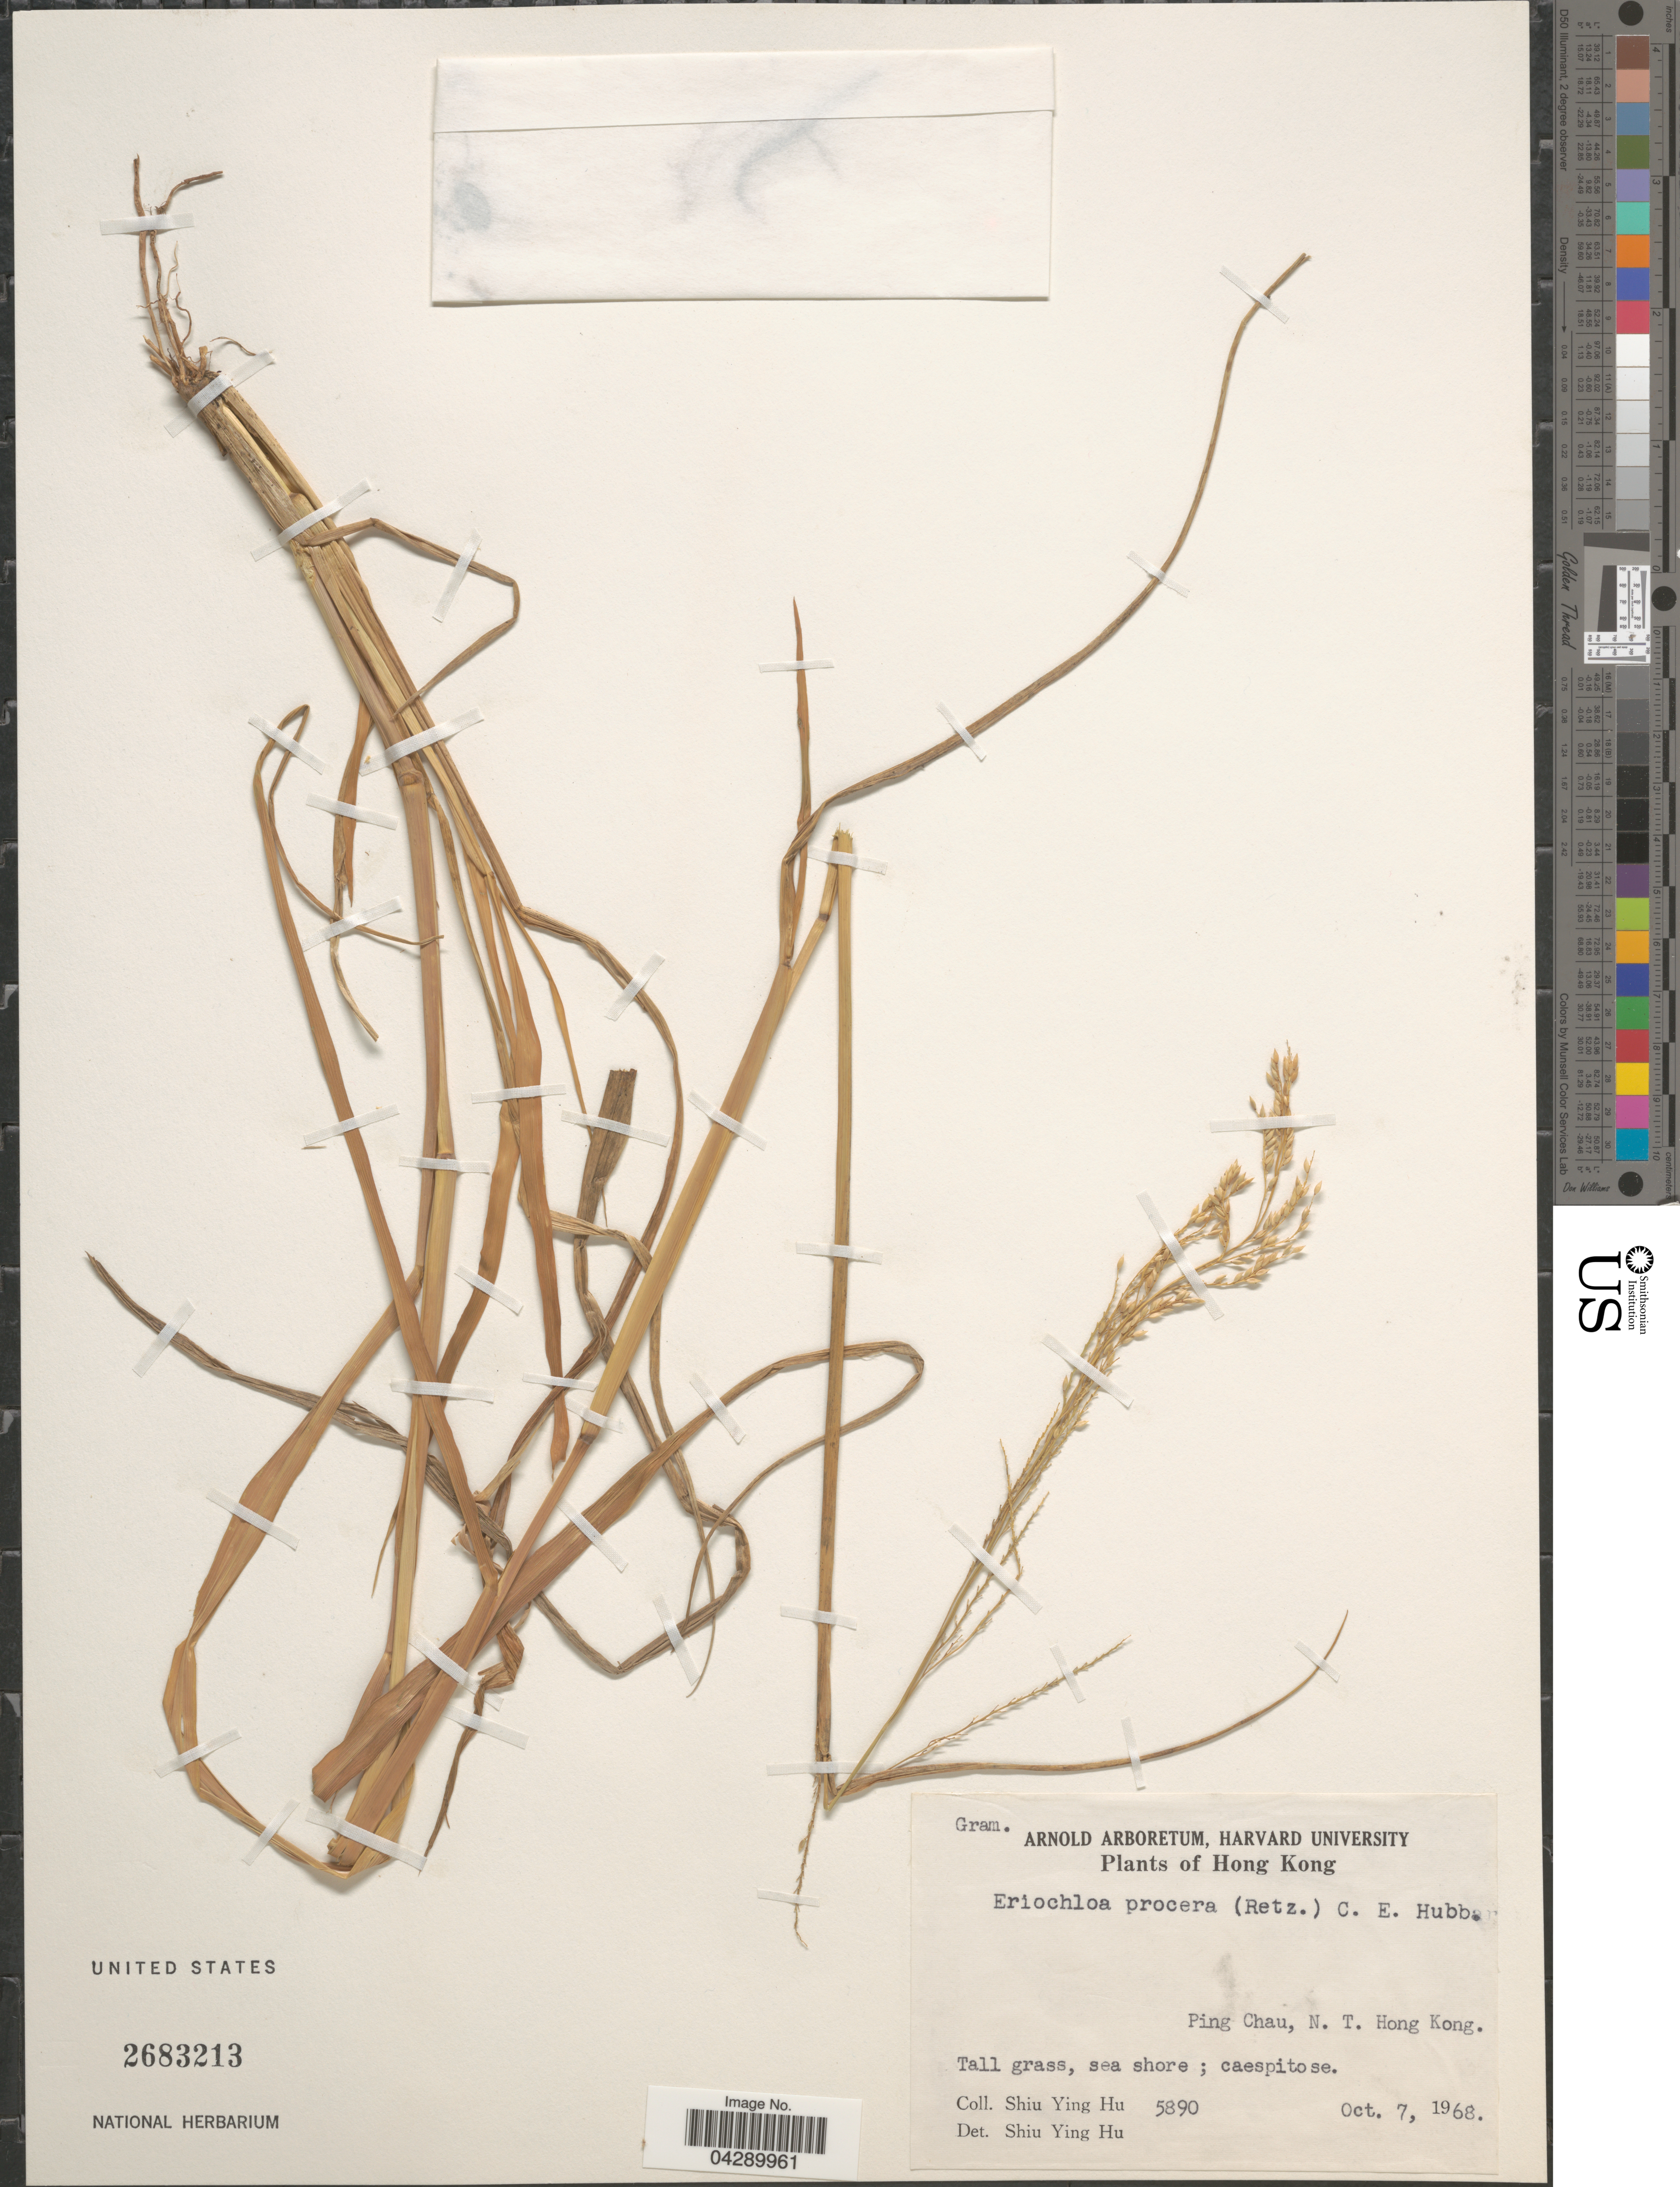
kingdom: Plantae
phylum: Tracheophyta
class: Liliopsida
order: Poales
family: Poaceae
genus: Eriochloa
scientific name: Eriochloa procera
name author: (Retz.) C.E. Hubb.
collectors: S. Y. Hu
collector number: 5890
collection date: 1968-10-07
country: China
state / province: Hong Kong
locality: Ping Chau, N. T.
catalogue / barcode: US 2683213